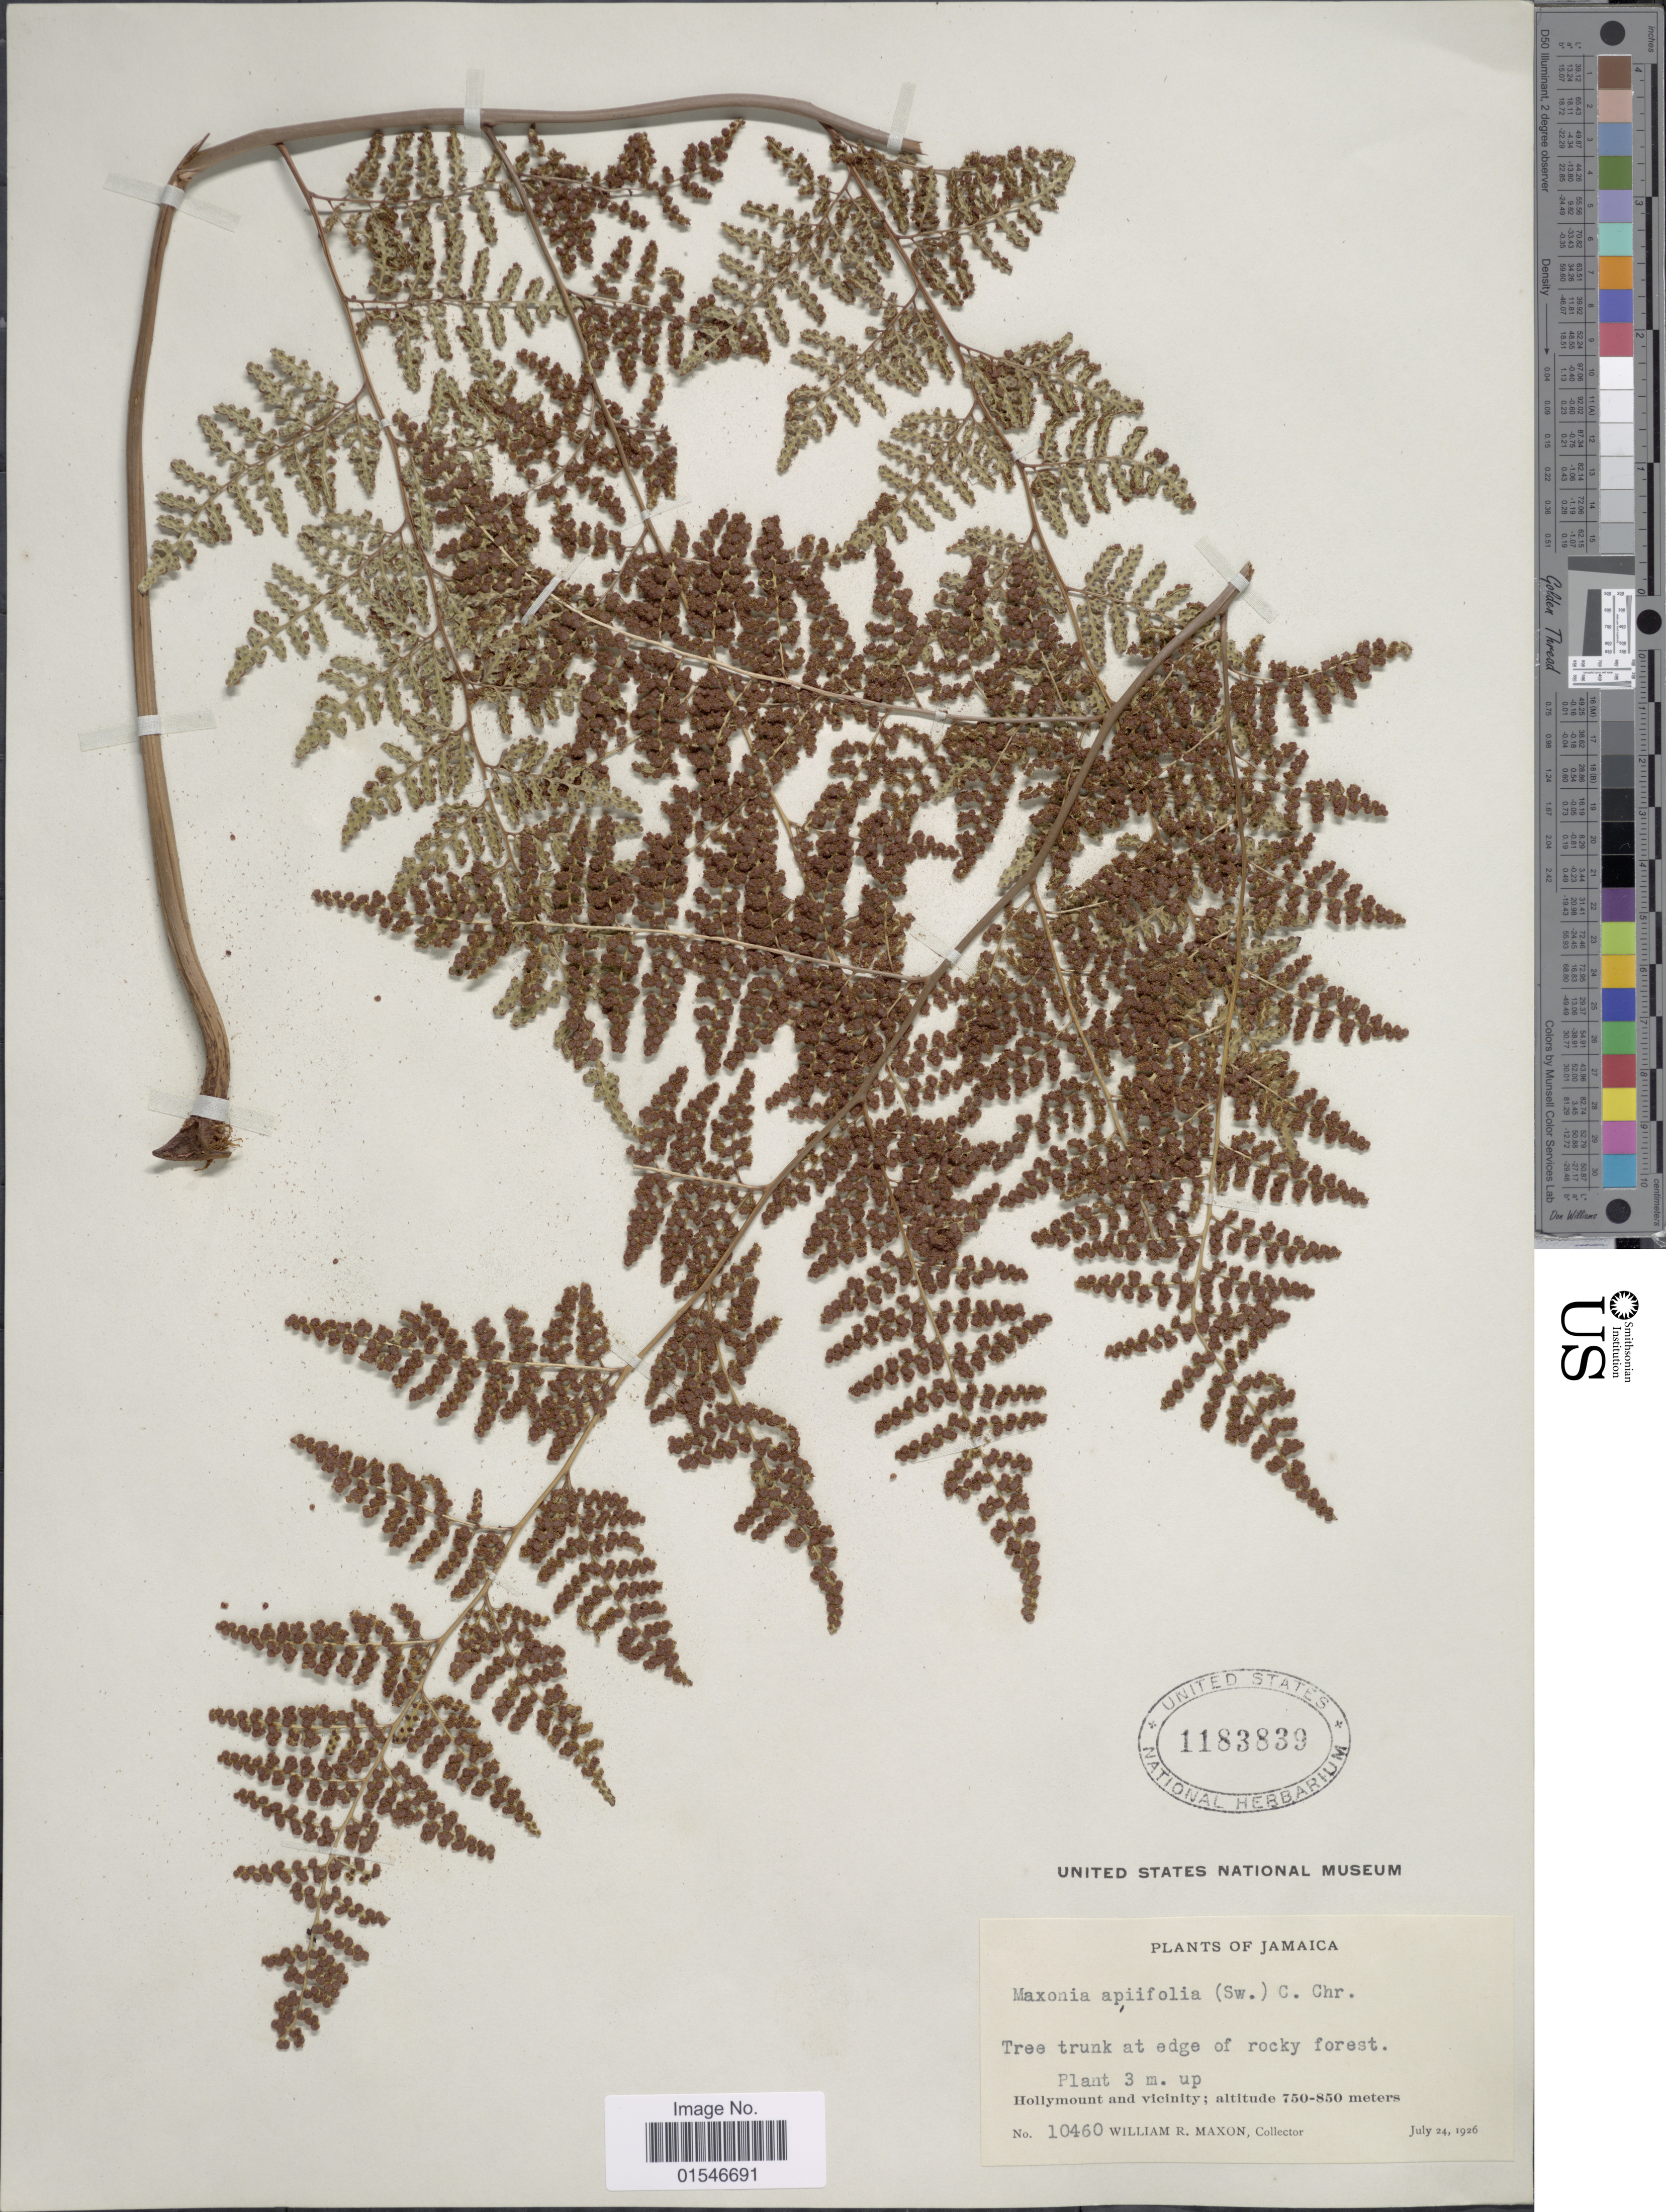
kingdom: Plantae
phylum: Tracheophyta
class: Polypodiopsida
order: Polypodiales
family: Dryopteridaceae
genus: Maxonia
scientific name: Maxonia apiifolia var. apiifolia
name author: (Sw.) C. Chr.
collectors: W. R. Maxon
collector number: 10460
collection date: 1926-07-24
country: Jamaica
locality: Hollymount and vicinity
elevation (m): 750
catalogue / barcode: US 1193839